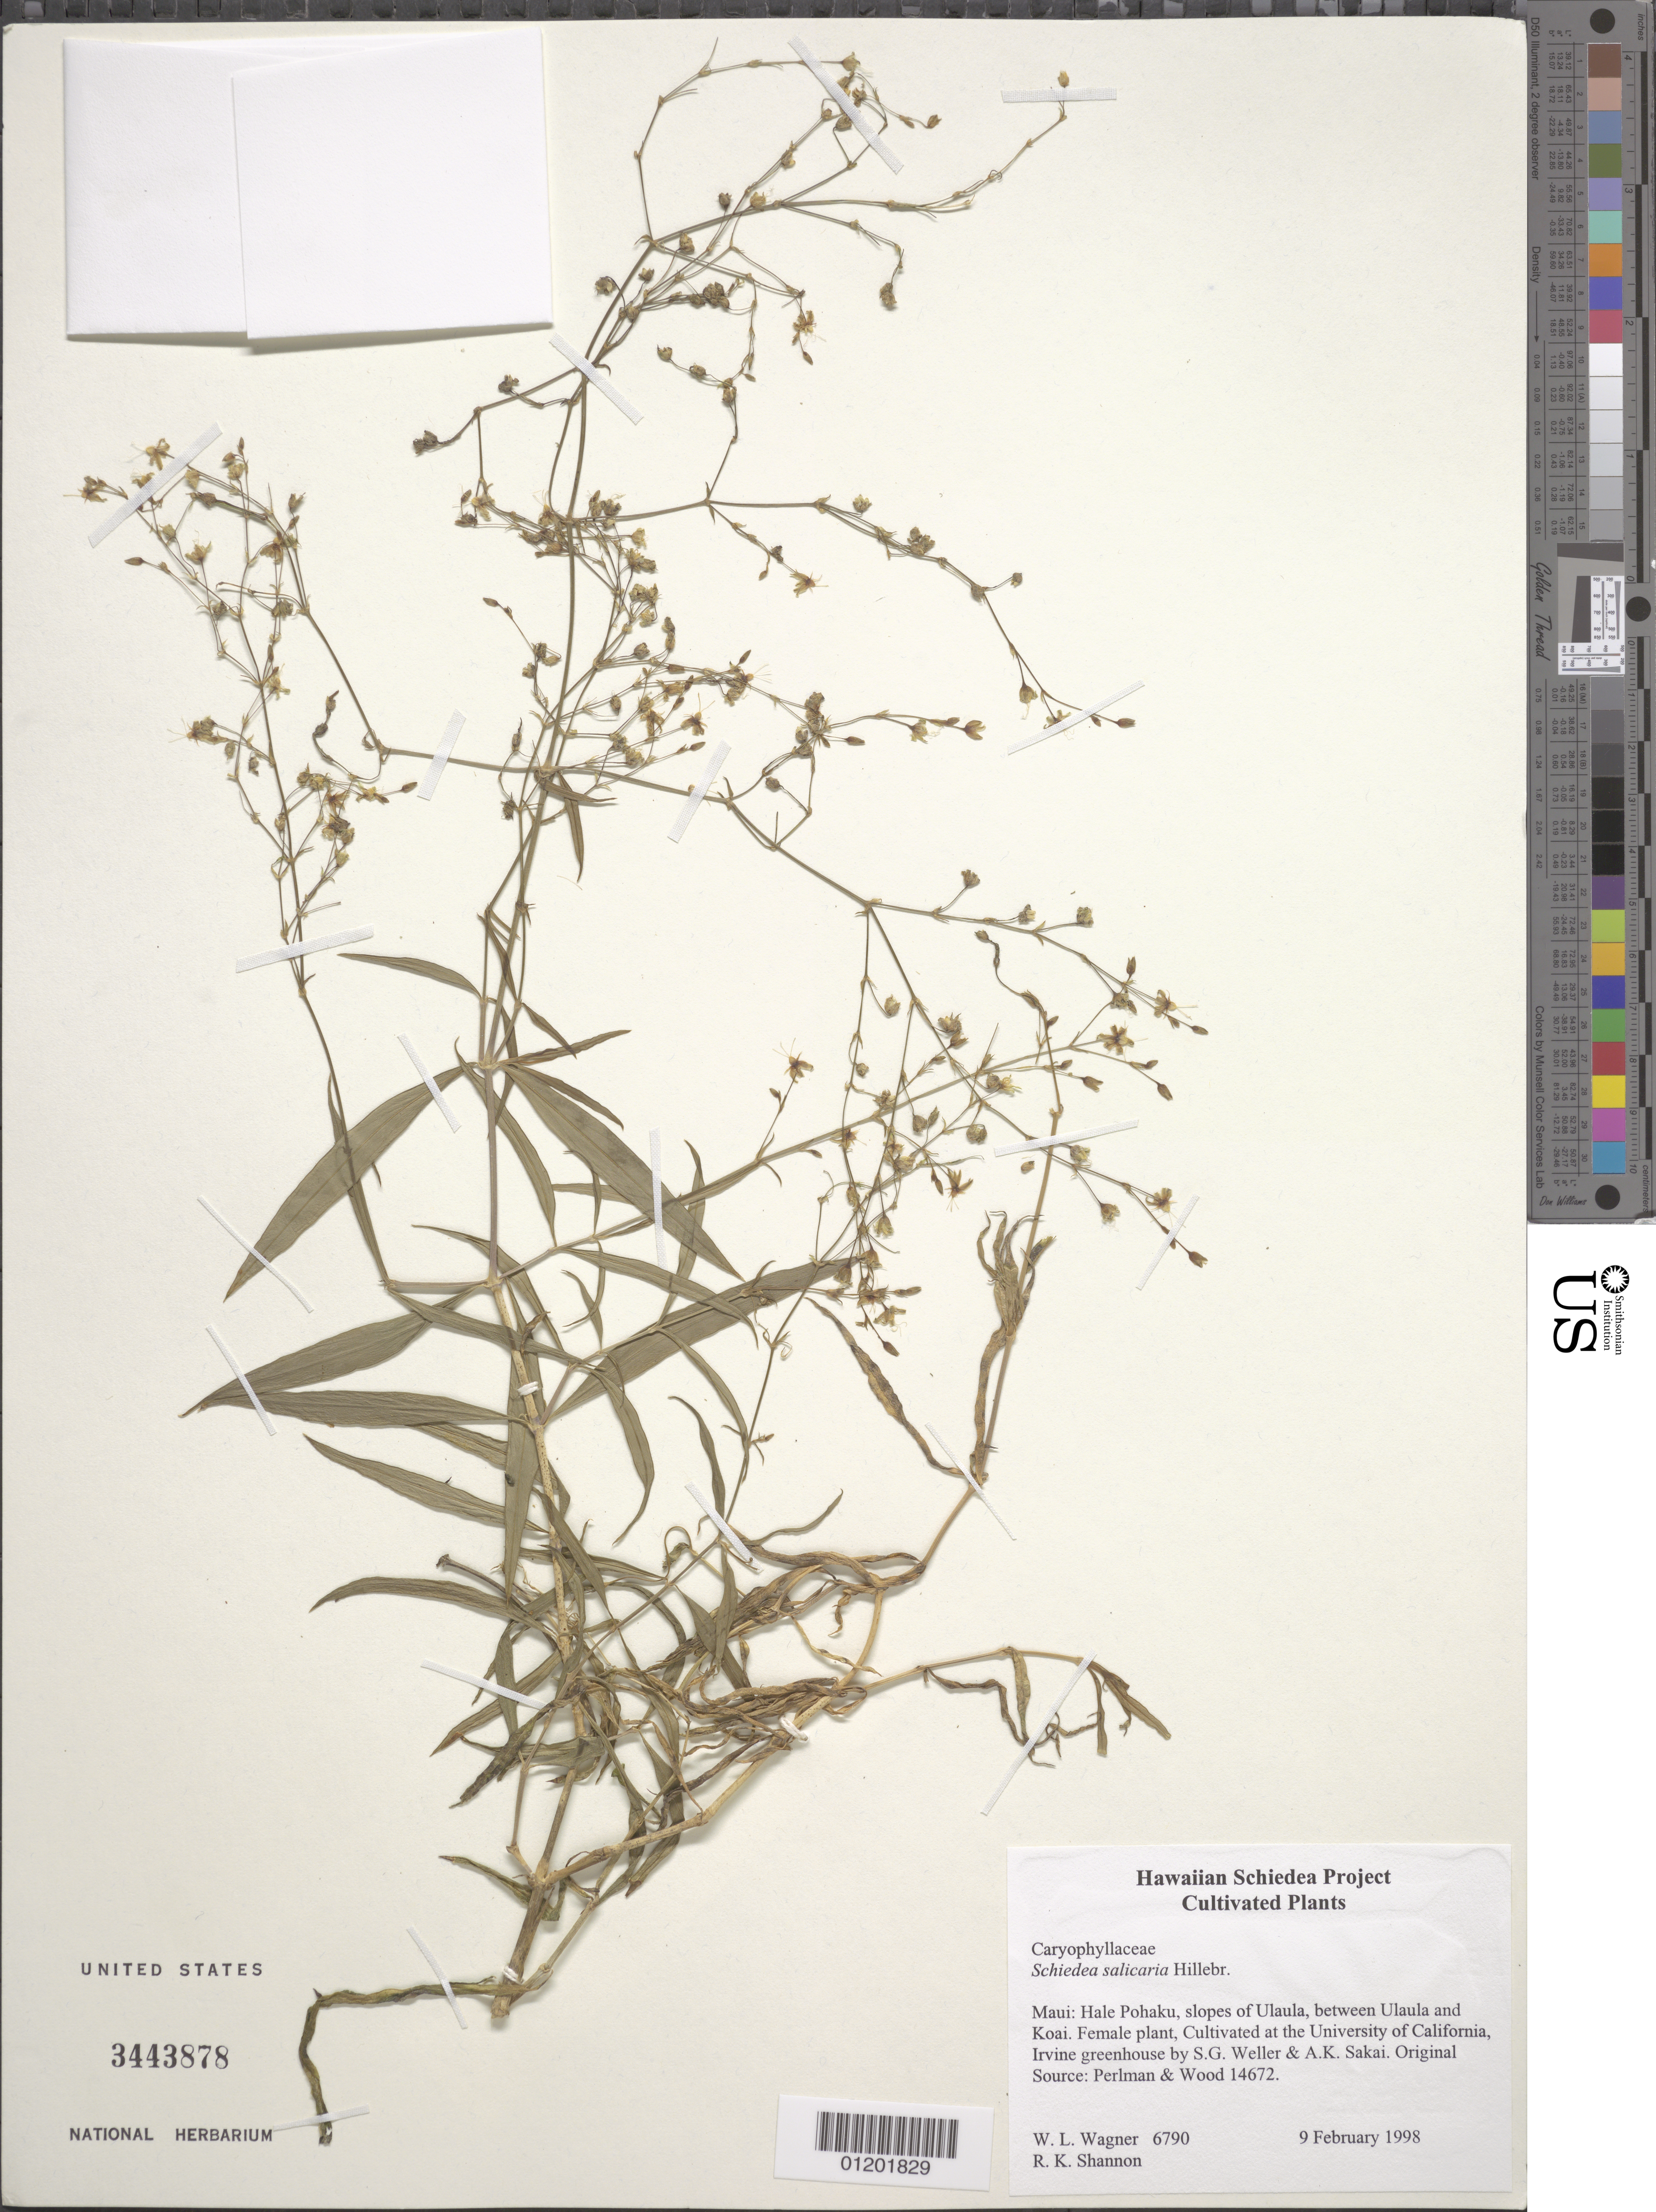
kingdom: Plantae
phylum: Tracheophyta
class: Magnoliopsida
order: Caryophyllales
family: Caryophyllaceae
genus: Schiedea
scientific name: Schiedea salicaria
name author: Hillebr.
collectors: W. L. Wagner & R. Shannon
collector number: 6790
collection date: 1998-02-09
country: United States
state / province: California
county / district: Orange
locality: University of California, Irvine greenhouse.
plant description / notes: Cultivated at the University of California, Irvine greenhouse by S.G. Weller & A.K. Sakai. Original source: Perlman & Wood 14672, Maui, Hale Pohaku, slopes of Ulaula, Between Ulaula and Koai.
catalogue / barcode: US 3443878